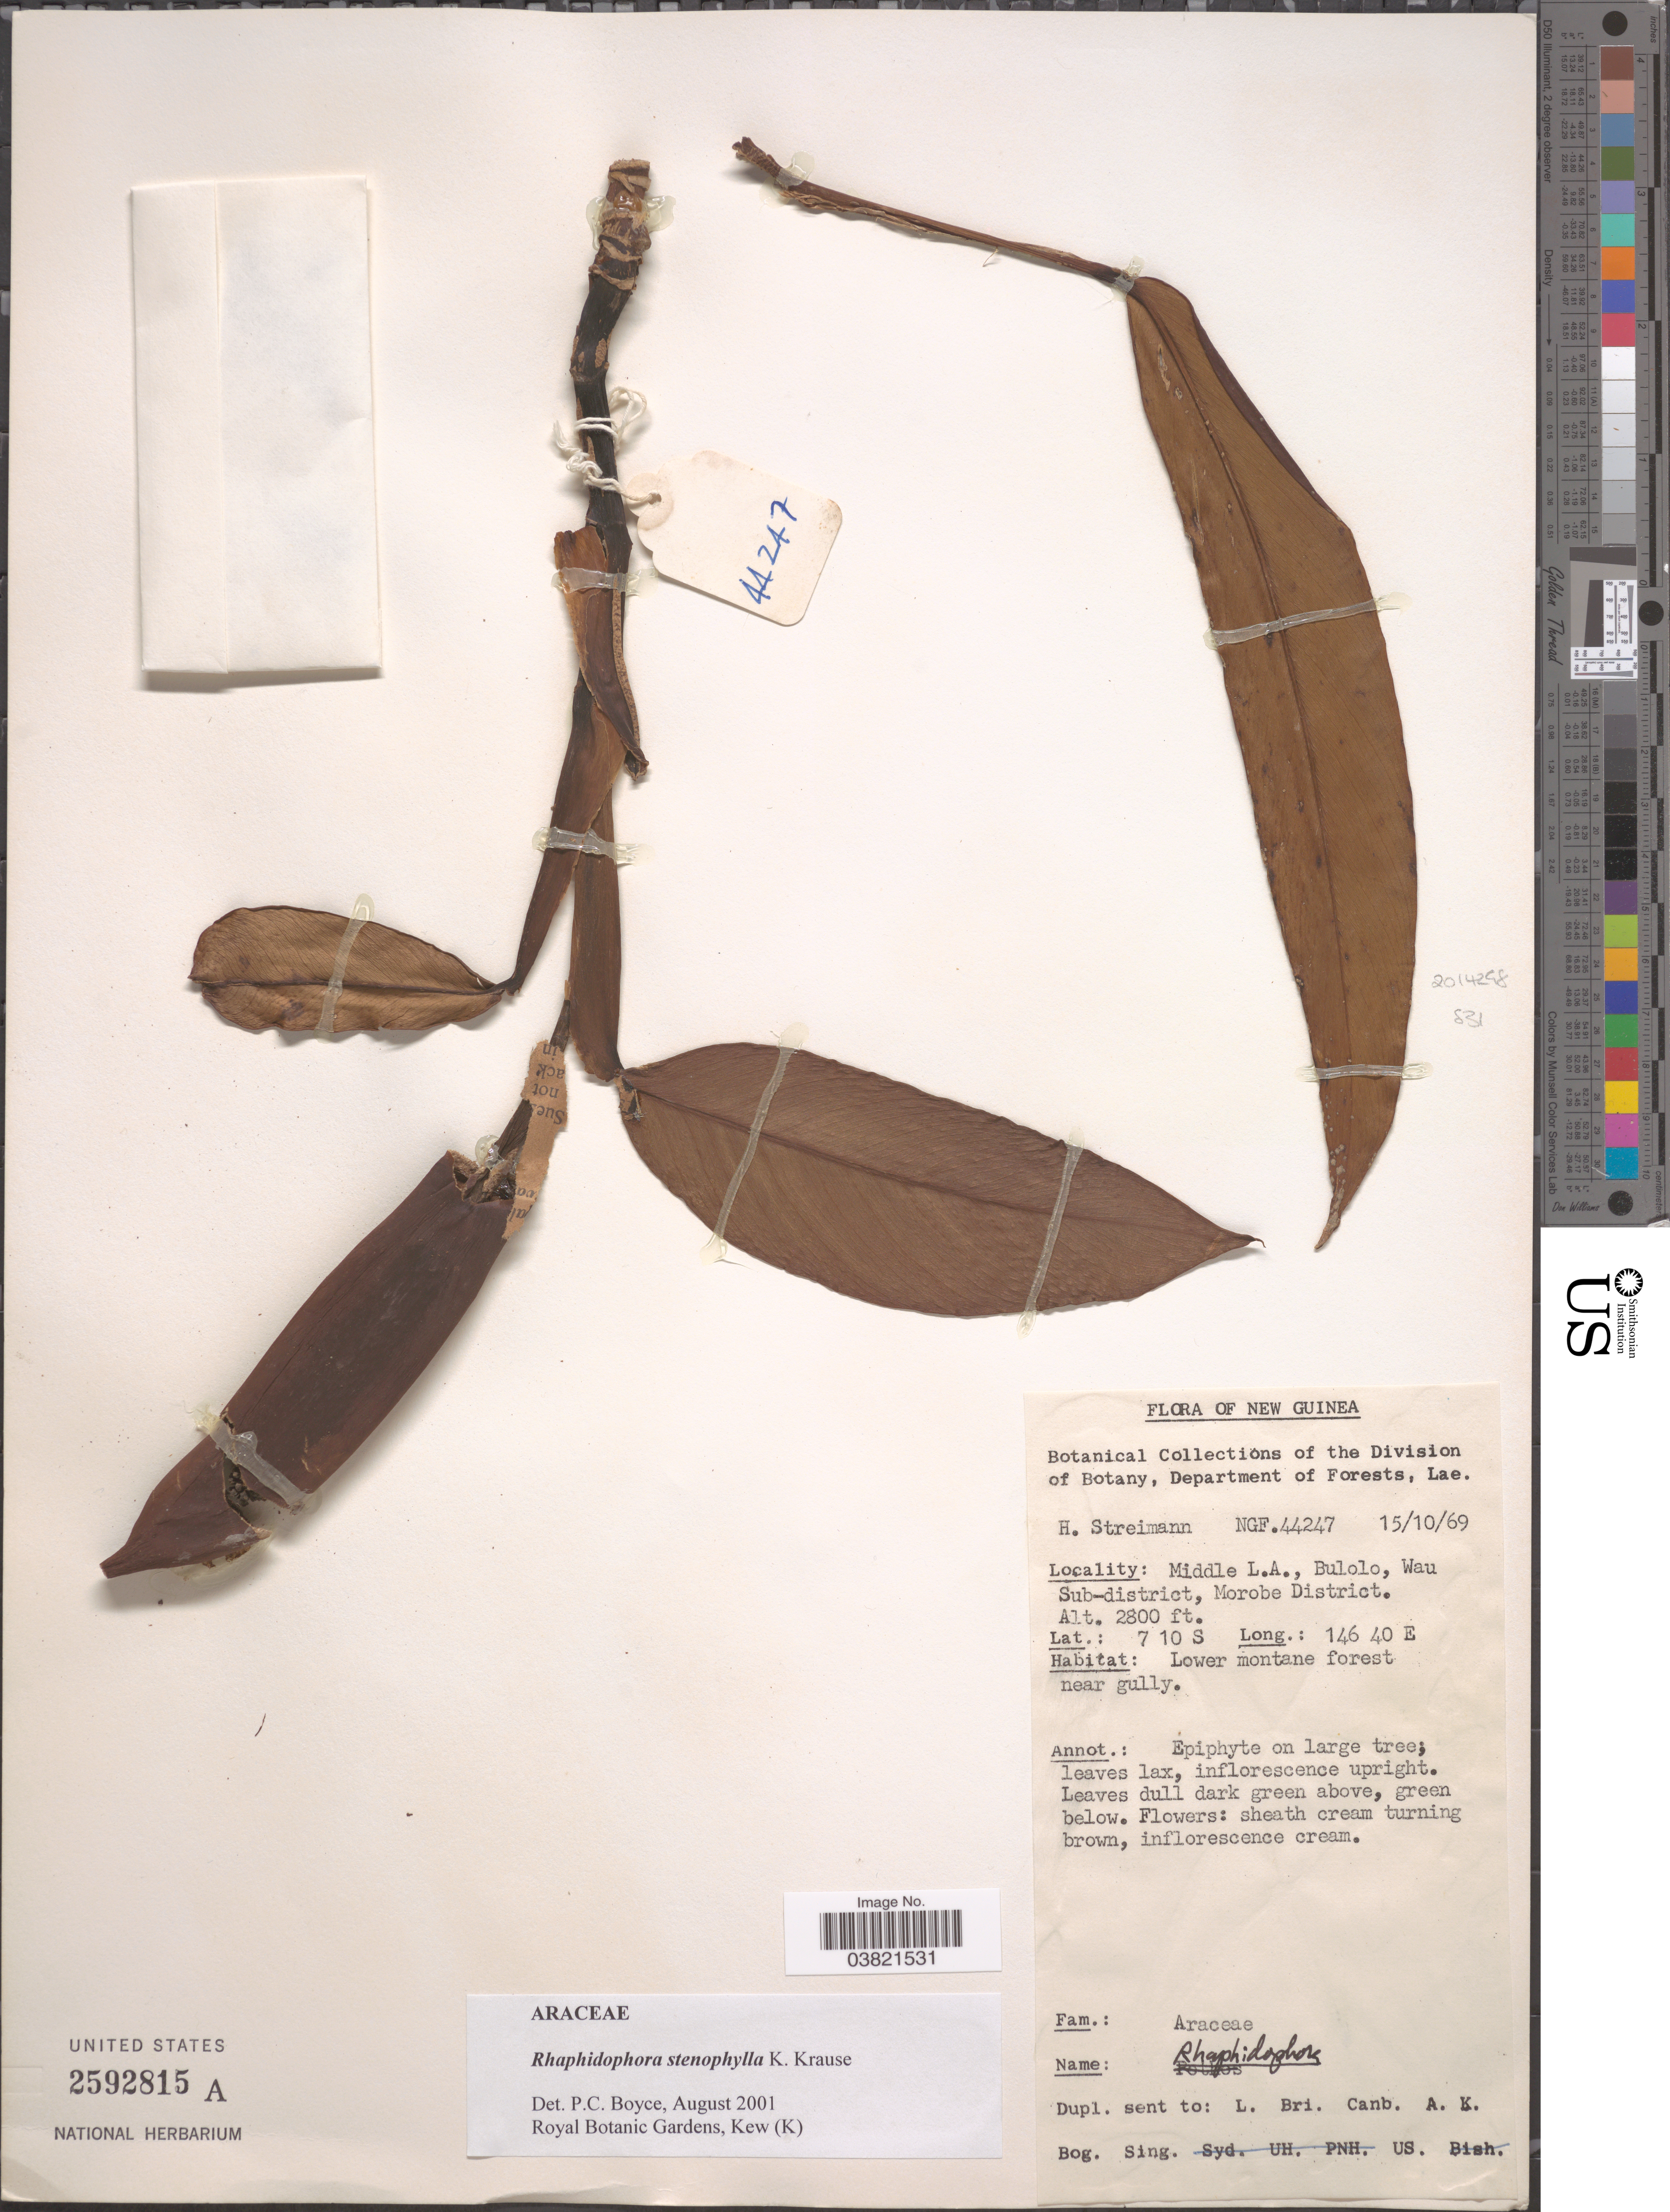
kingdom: Plantae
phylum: Tracheophyta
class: Liliopsida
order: Alismatales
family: Araceae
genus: Rhaphidophora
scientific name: Rhaphidophora stenophylla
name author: K. Krause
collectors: H. Streimann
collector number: NGF 44247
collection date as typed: Transcribed d/m/y: 15/10/69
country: Papua New Guinea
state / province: Morobe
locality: New Guinea. Middle L.A., Bulolo, Wau Sub-district, Morobe District.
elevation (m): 853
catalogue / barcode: US 2592815A